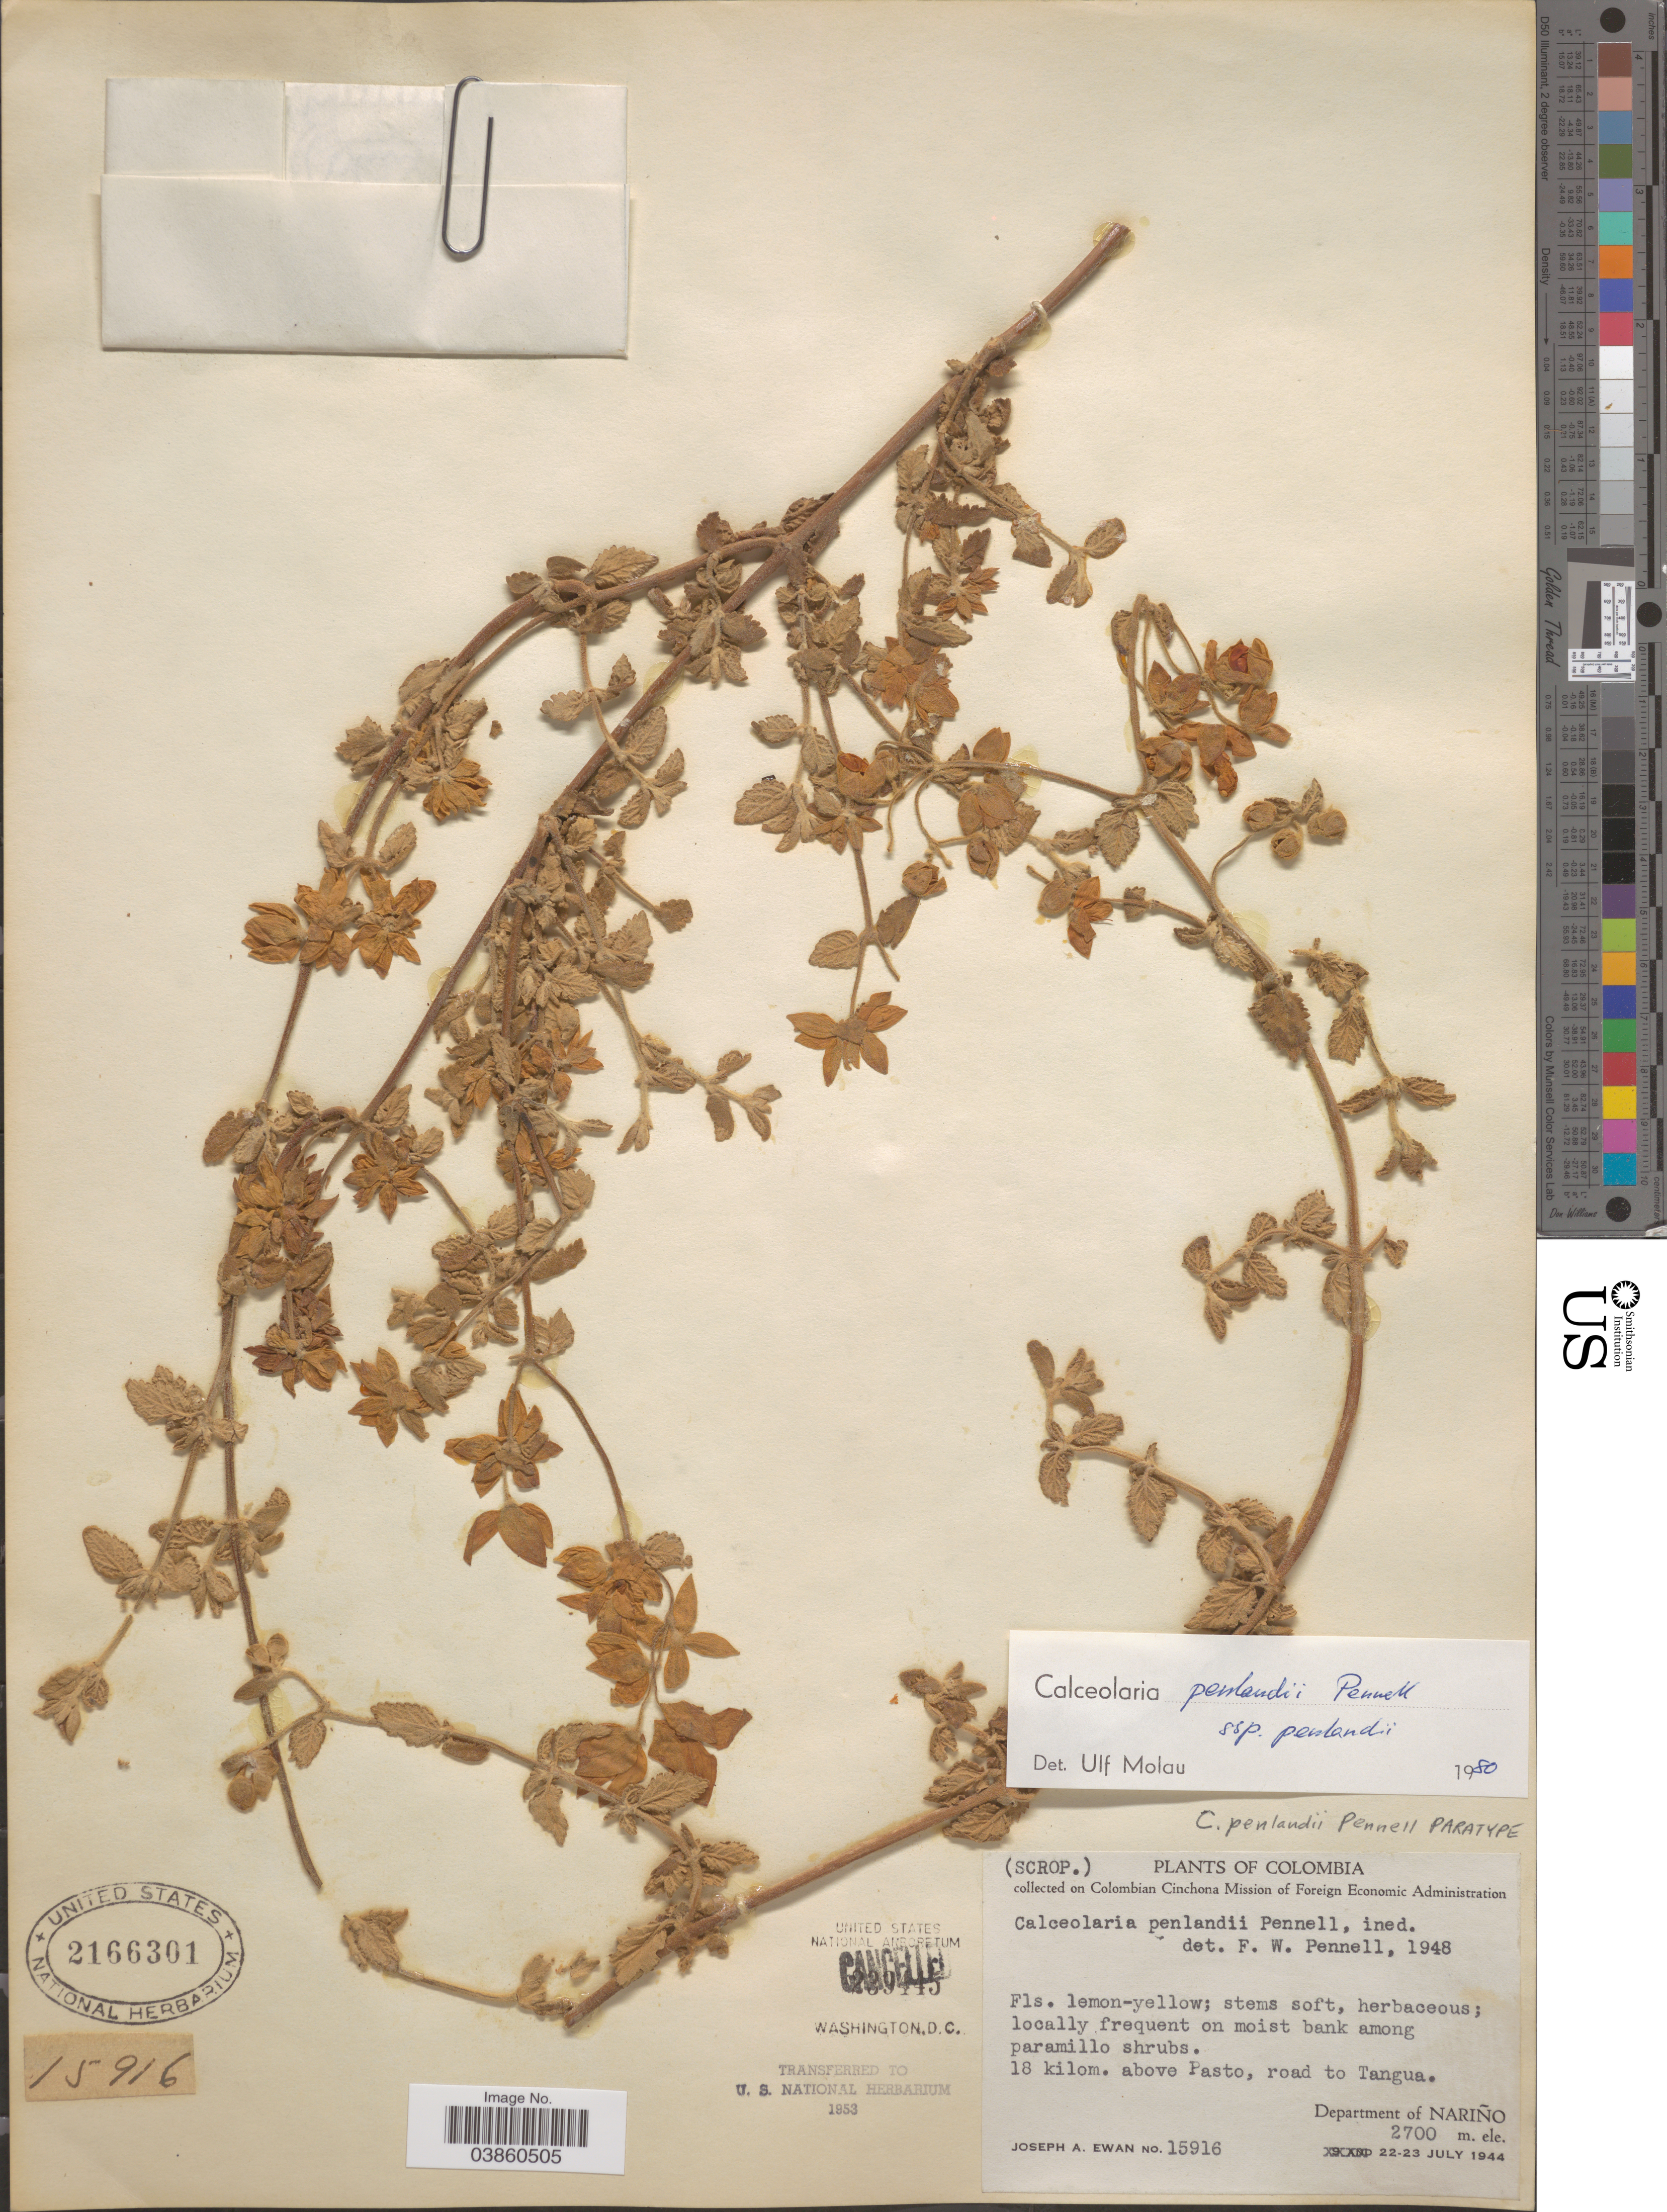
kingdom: Plantae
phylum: Tracheophyta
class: Magnoliopsida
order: Lamiales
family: Calceolariaceae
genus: Calceolaria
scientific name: Calceolaria penlandii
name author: Pennell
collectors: J. A. Ewan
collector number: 15916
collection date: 1944-07-22/1944-07-23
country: Colombia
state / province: Nariño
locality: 18 kilom. above Pasto, road to Tangua. Department of Nariño.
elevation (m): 2700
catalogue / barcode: US 2166301